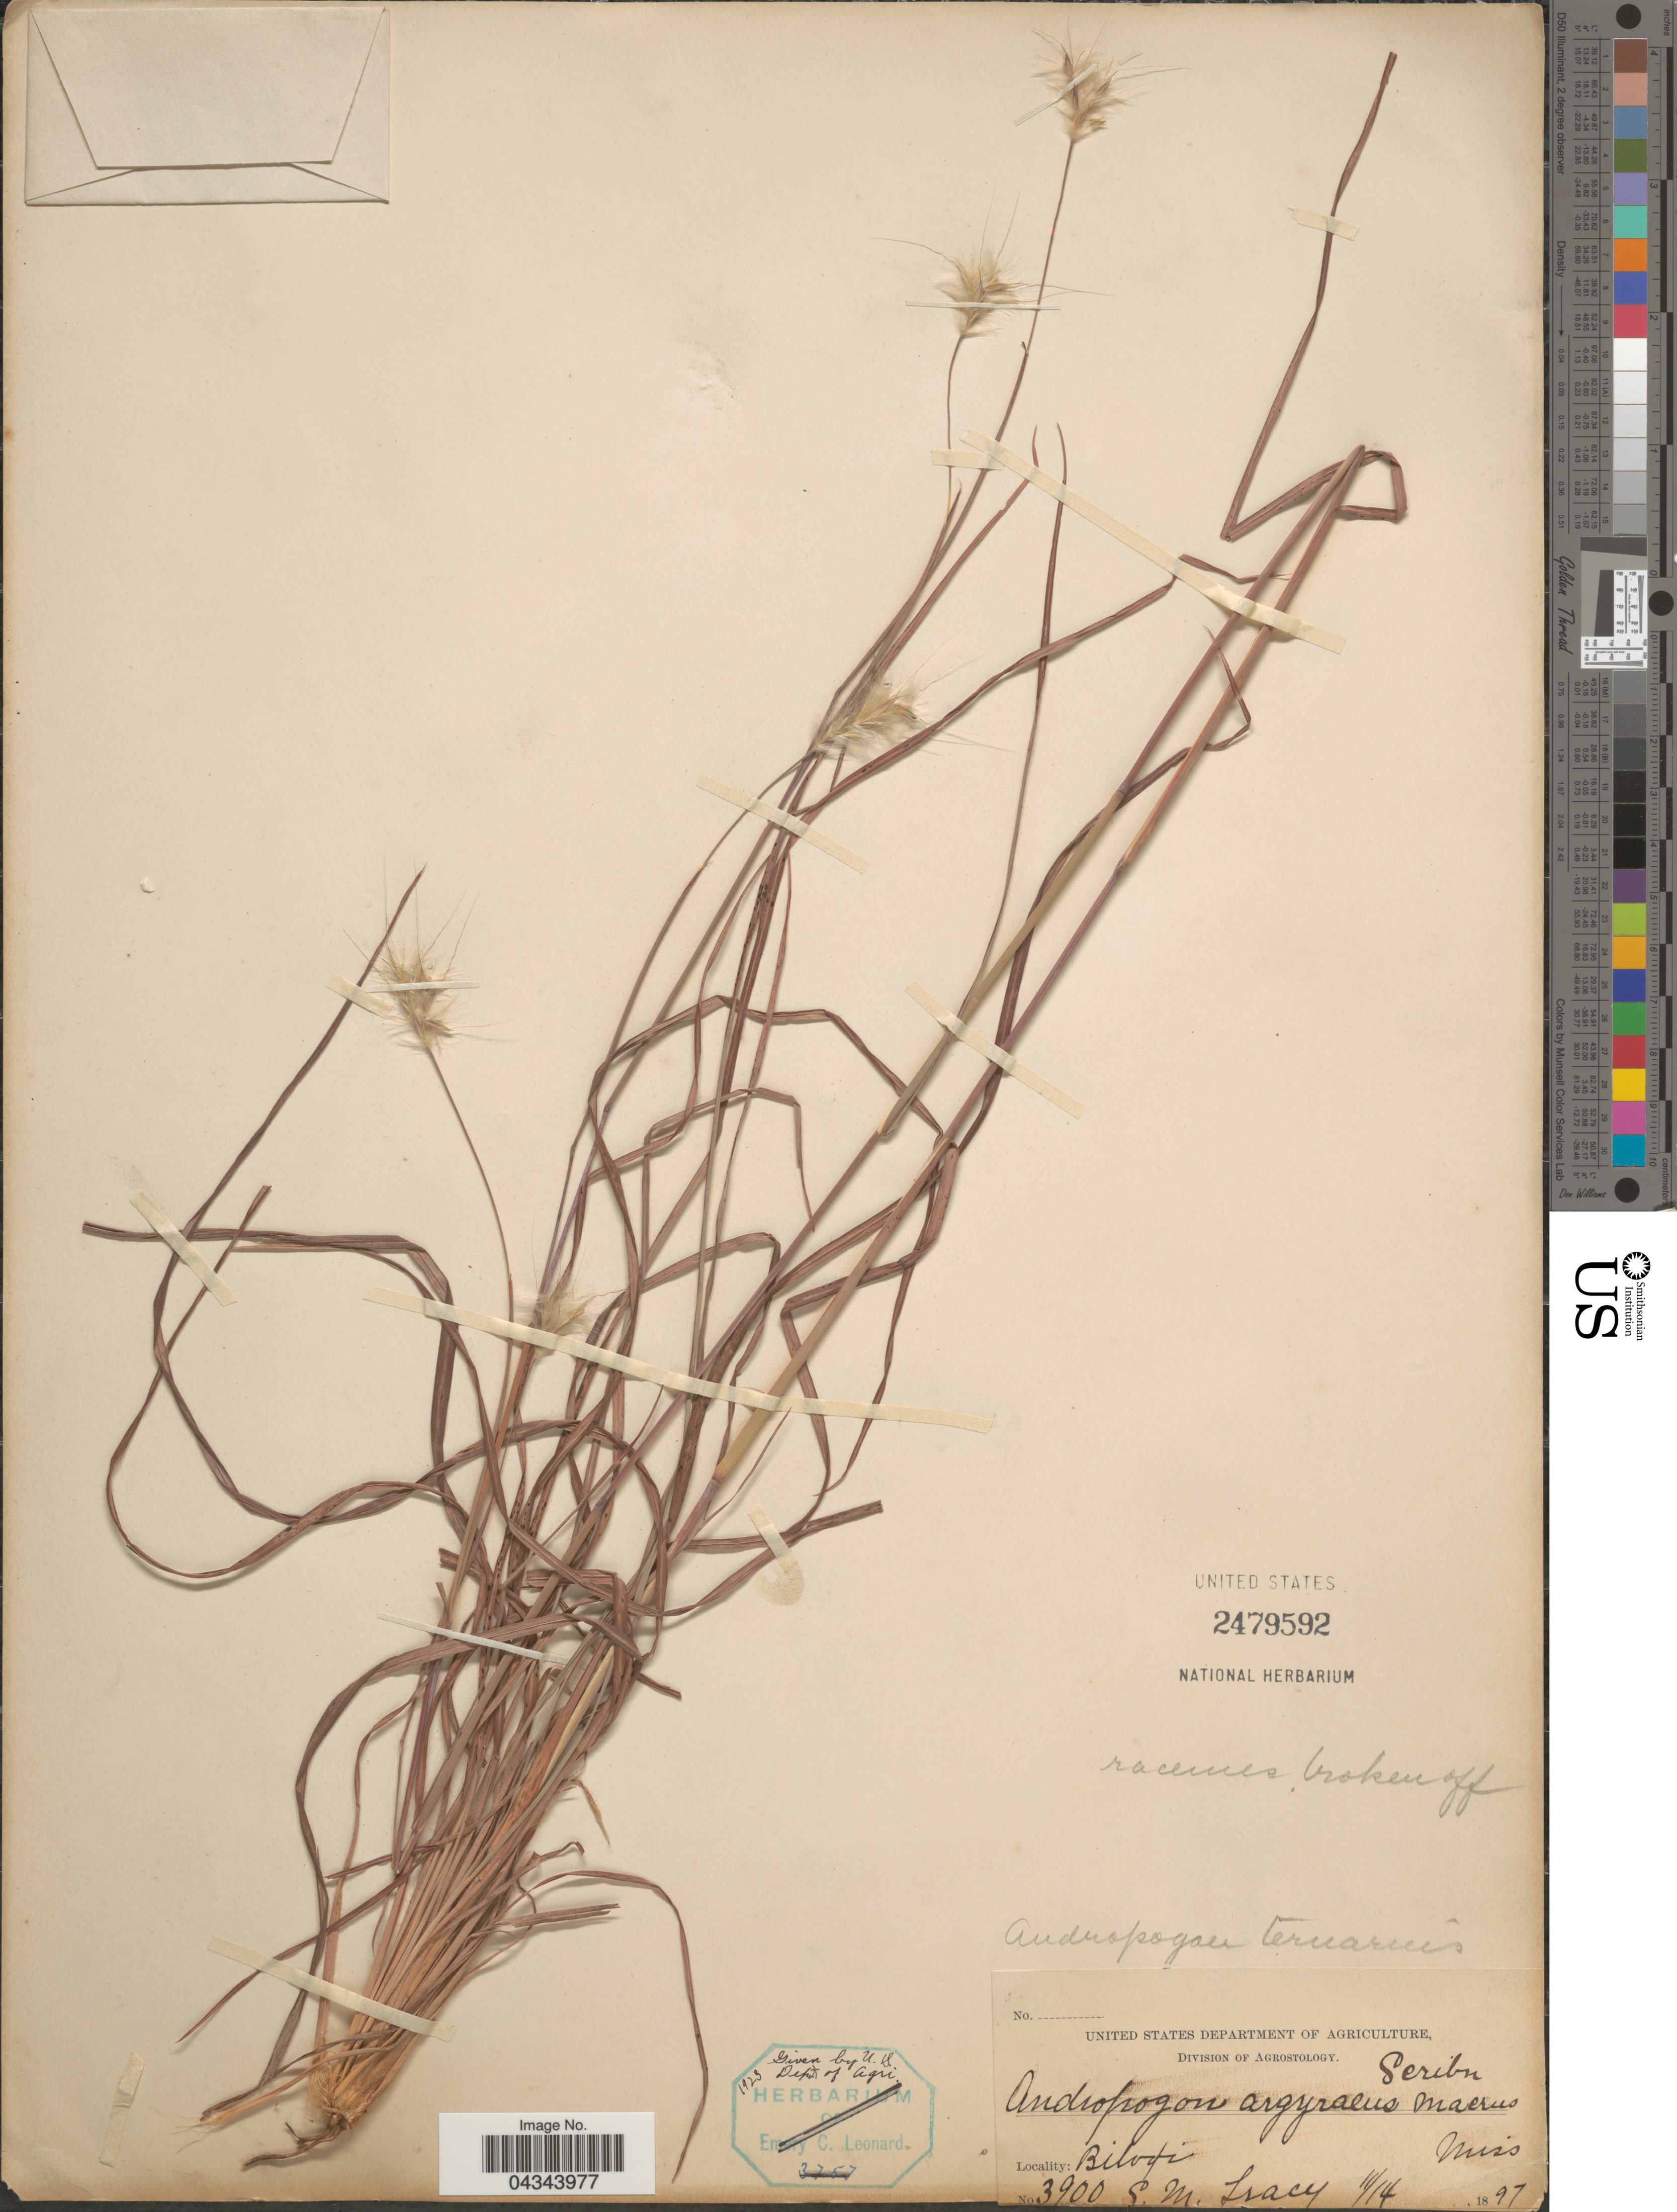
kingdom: Plantae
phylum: Tracheophyta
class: Liliopsida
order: Poales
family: Poaceae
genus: Andropogon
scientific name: Andropogon ternarius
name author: Michx.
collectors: S. M. Tracy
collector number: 3900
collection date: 1897-11-14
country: United States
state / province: Mississippi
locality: Biloxi.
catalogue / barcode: US 2479592